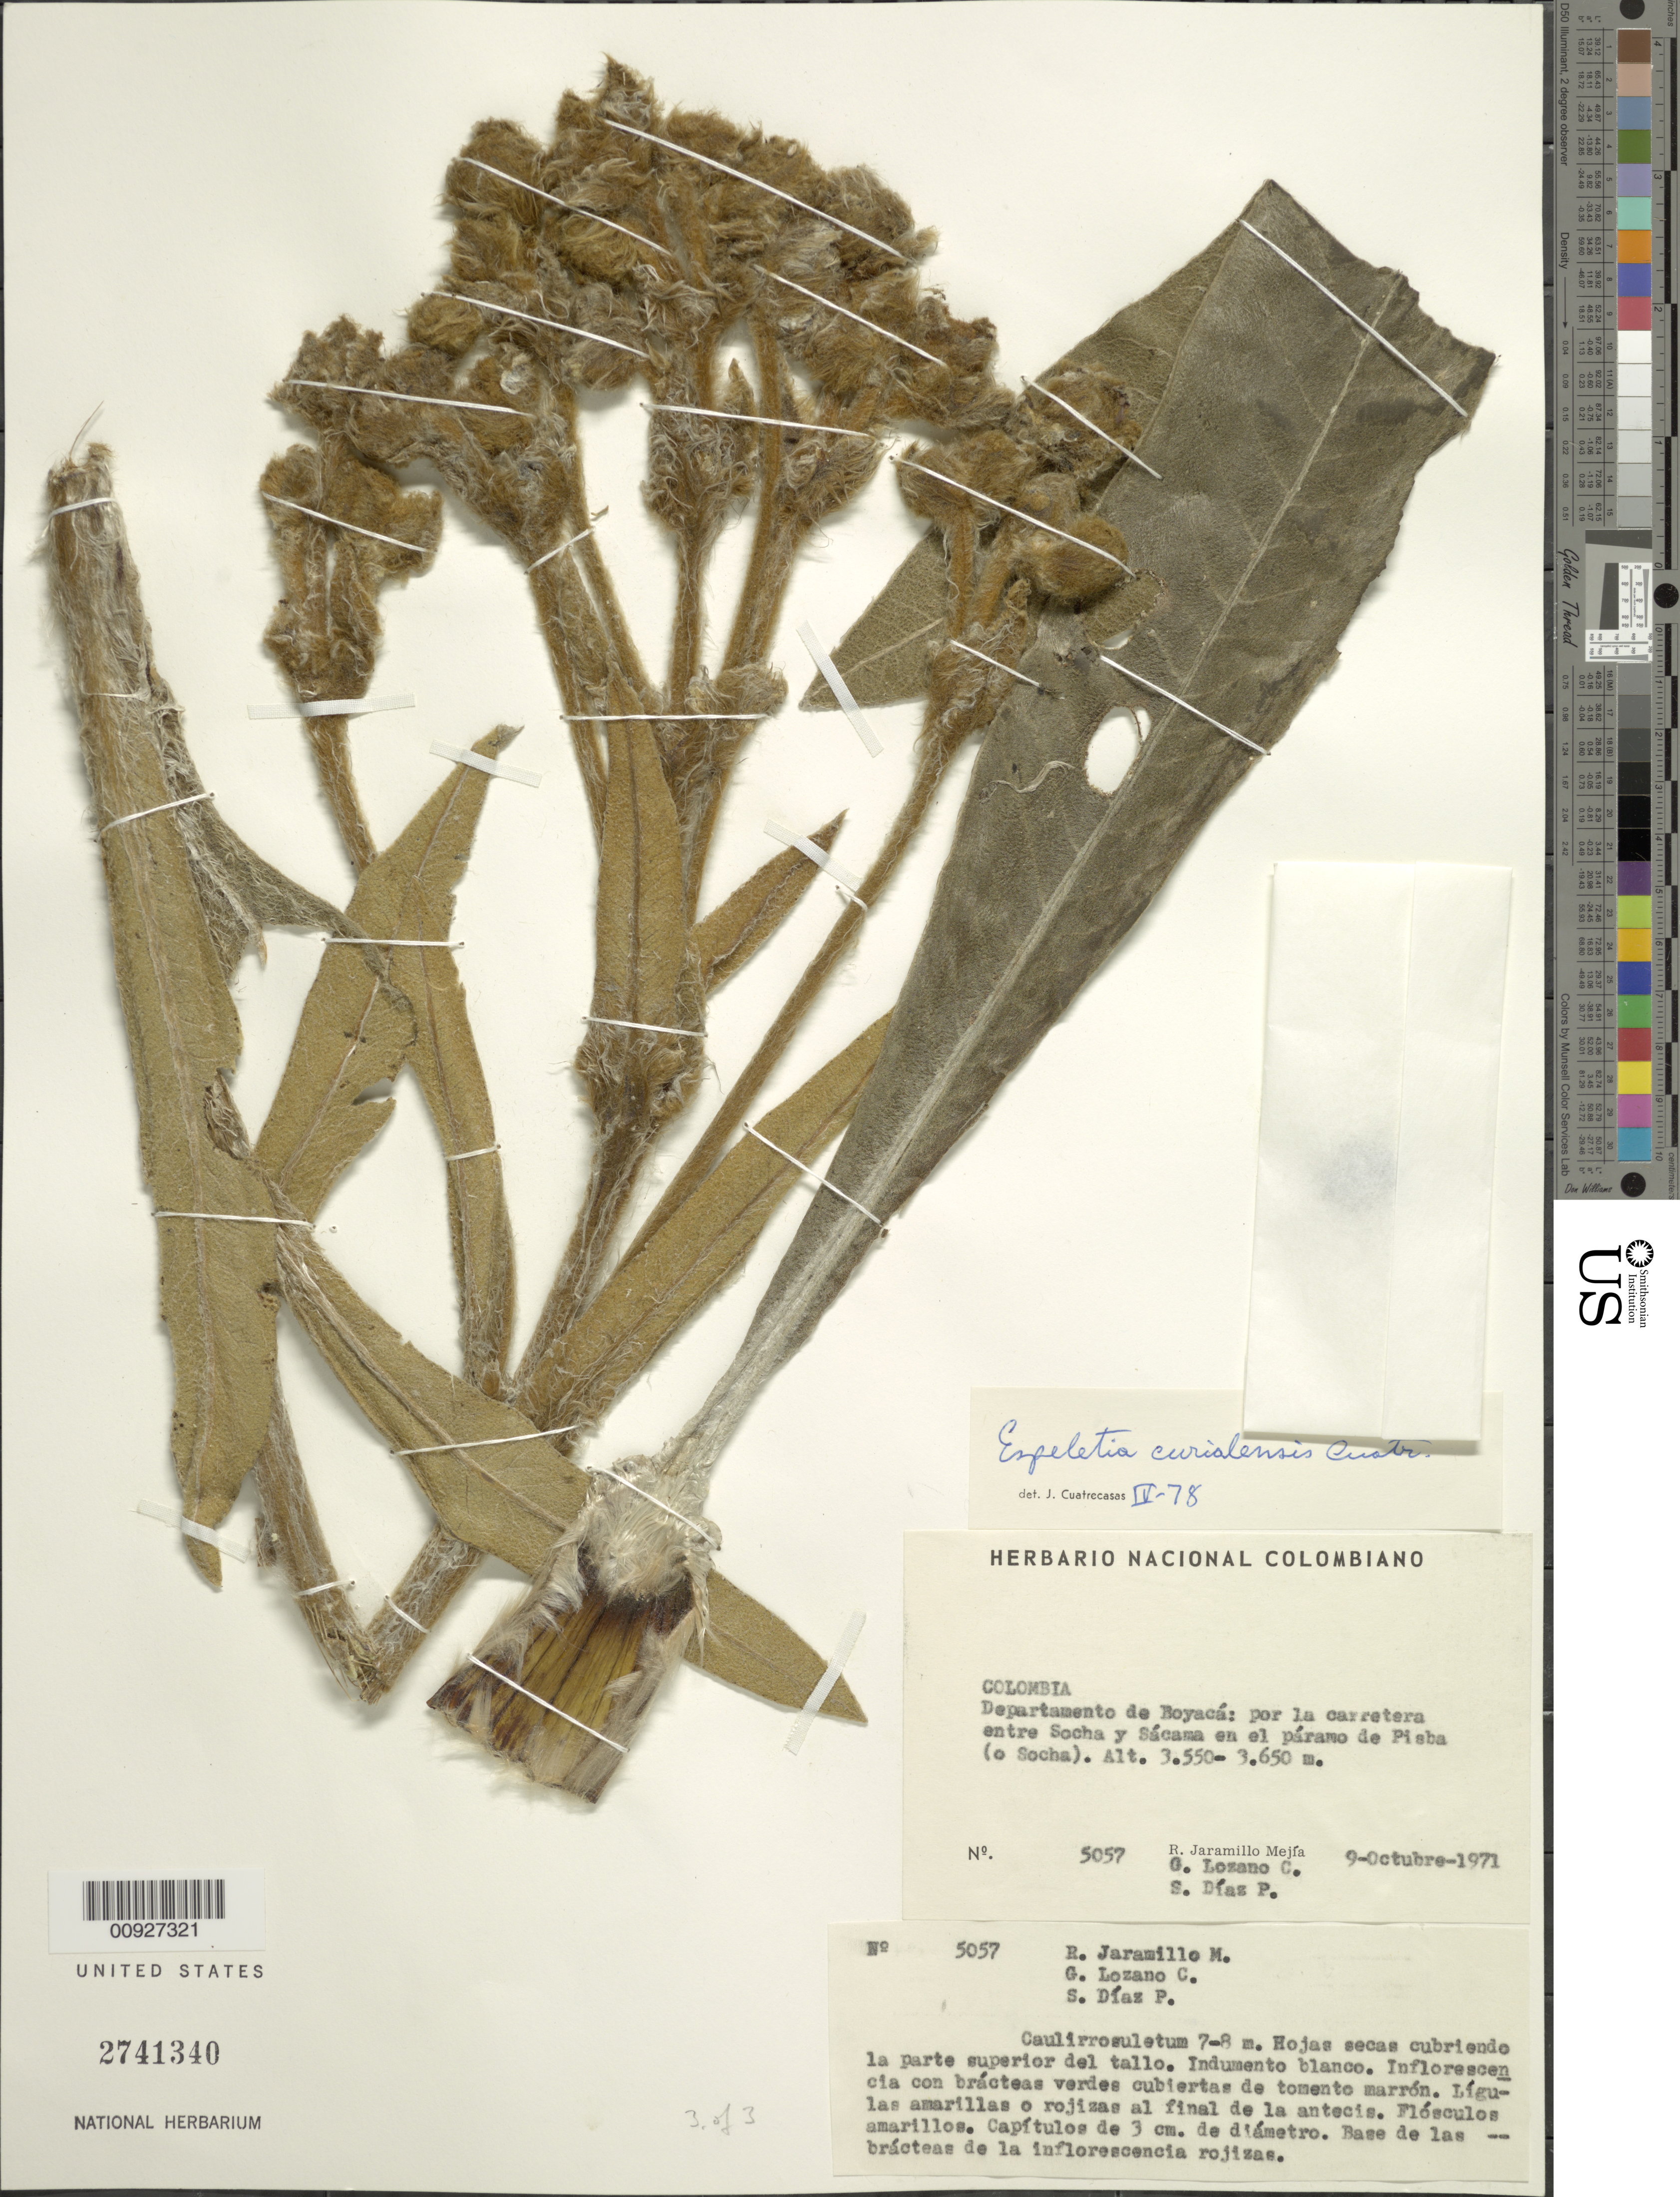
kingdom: Plantae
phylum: Tracheophyta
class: Magnoliopsida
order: Asterales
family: Asteraceae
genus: Espeletia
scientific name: Espeletia curialensis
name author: Cuatrec.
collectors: R. Jaramillo M., G. Lozano-Contreras & S. Díaz Píedrahíta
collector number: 5057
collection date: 1971-10-09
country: Colombia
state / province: Boyacá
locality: P. de Pisba (o Socha). Por la carretera entre Socha y Sácama en el páramo de Pisba (o Socha).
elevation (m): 3550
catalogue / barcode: US 2741340